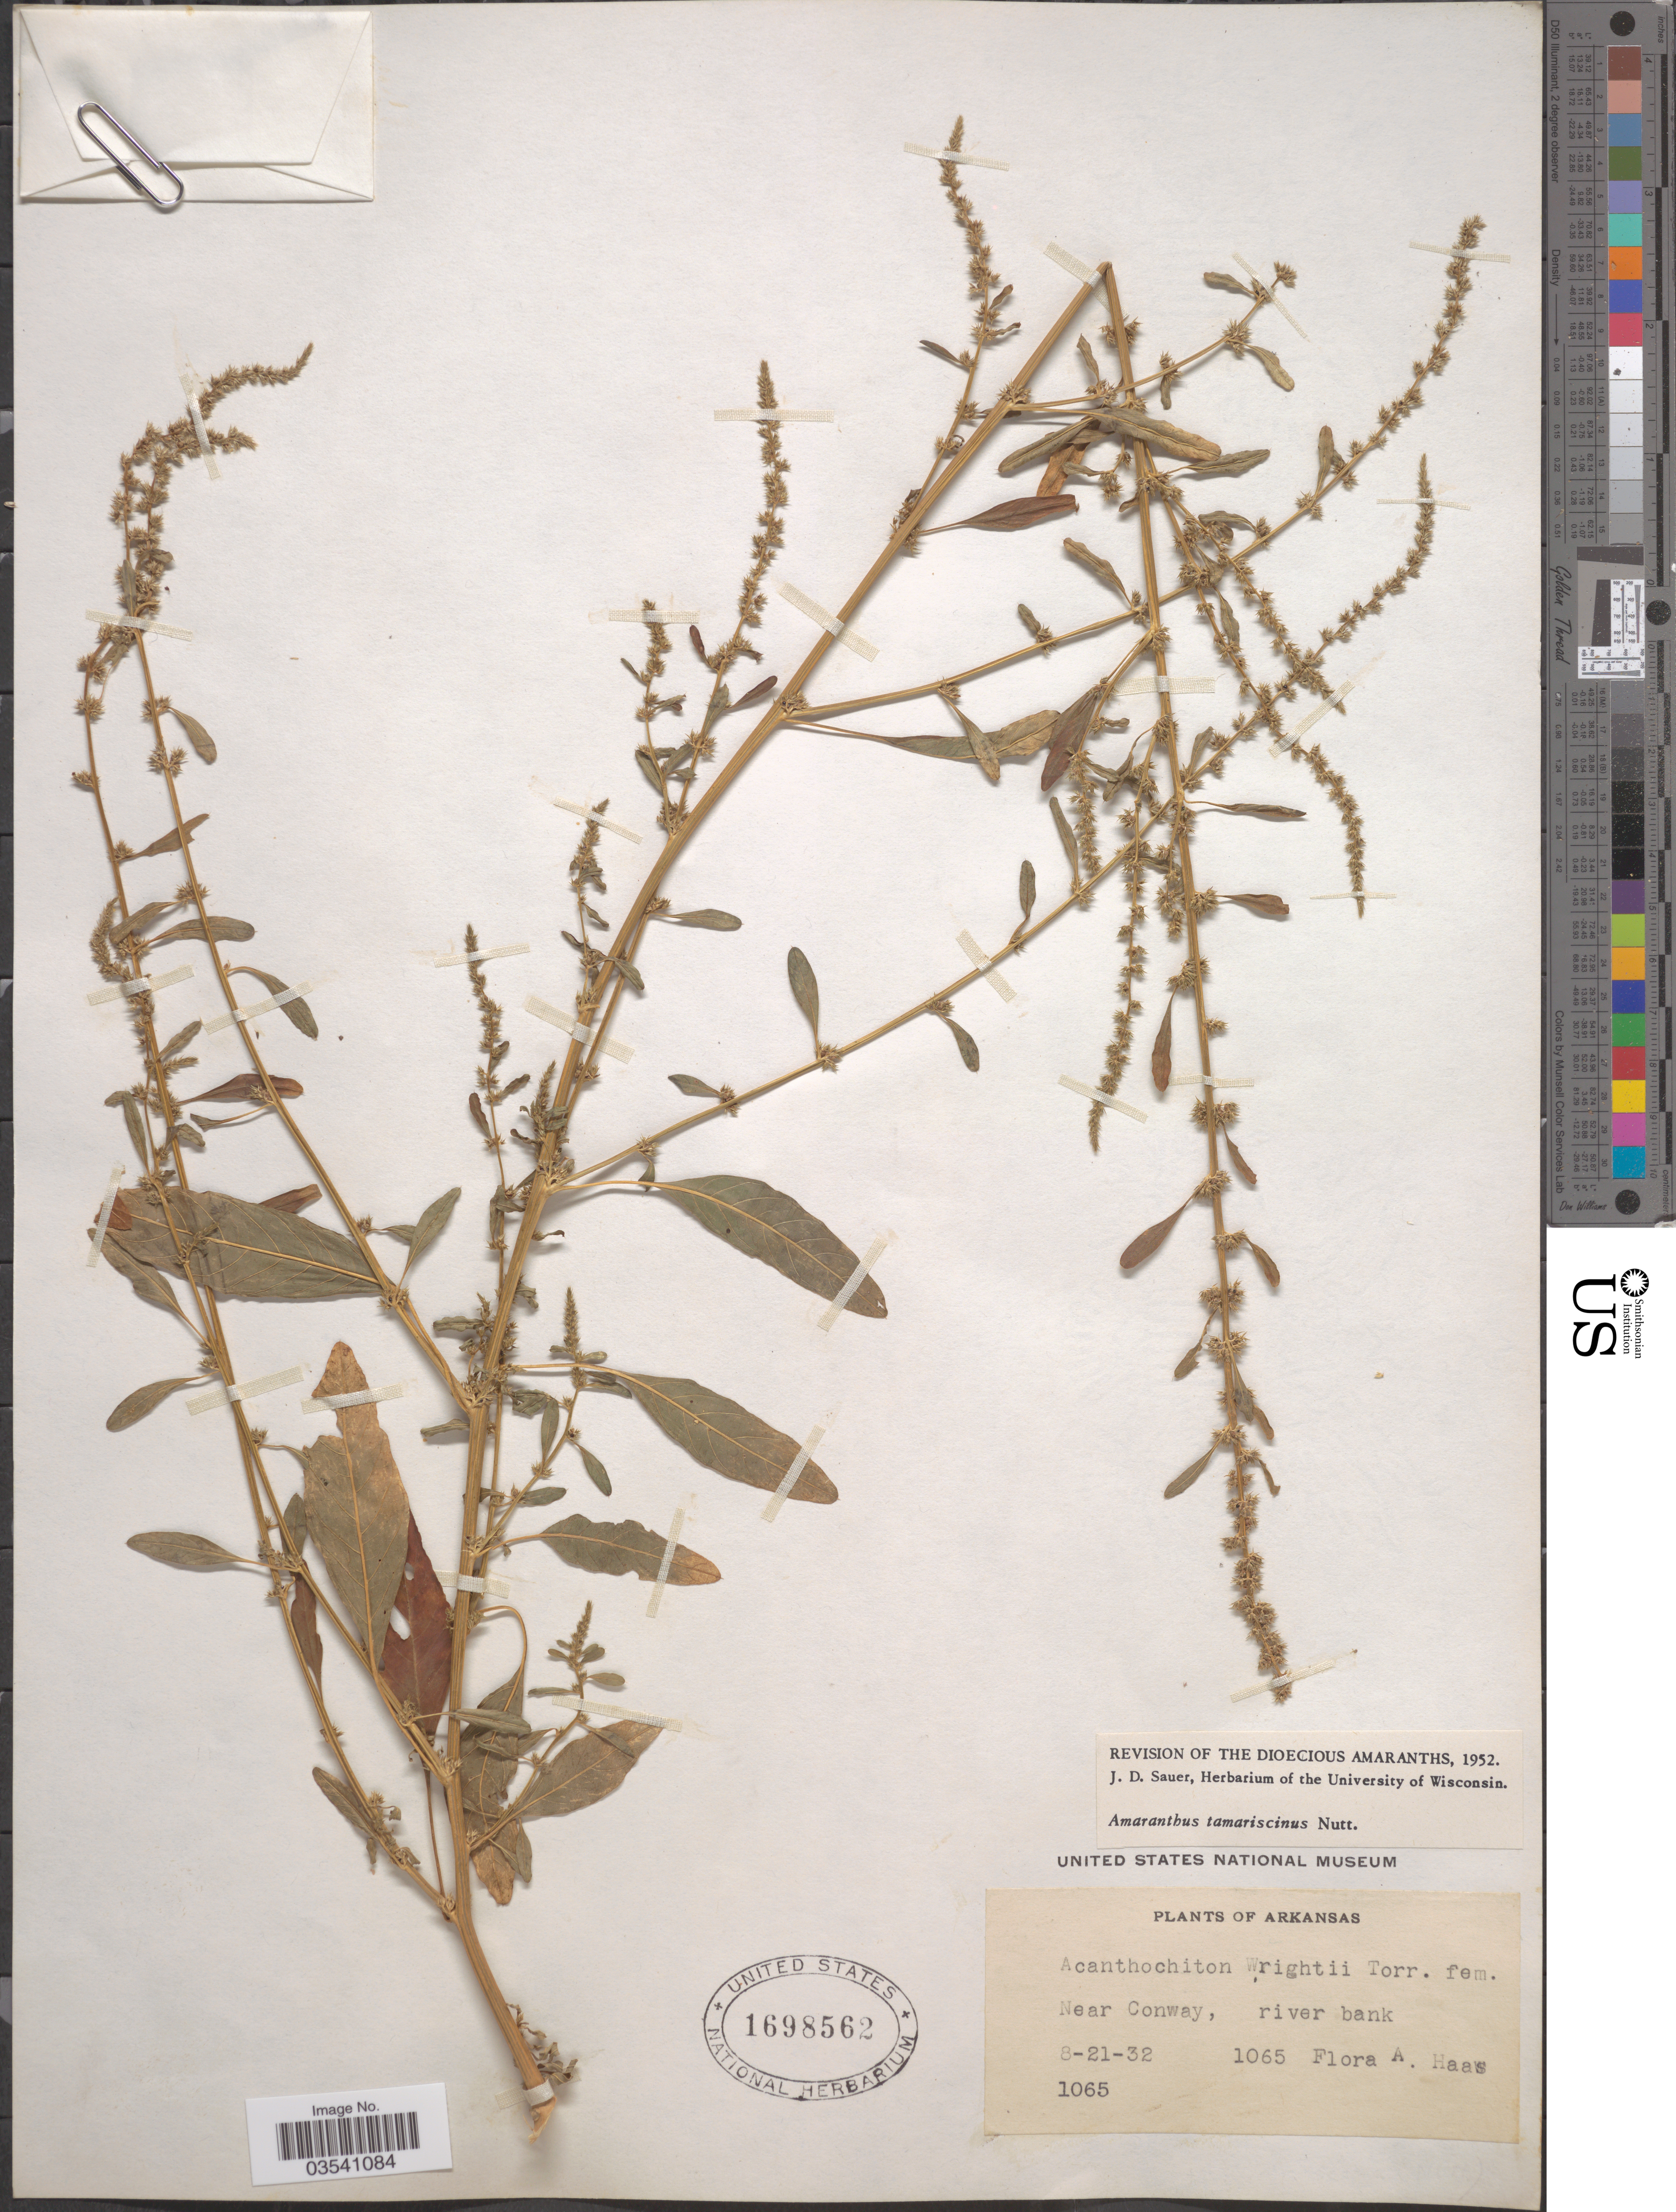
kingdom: Plantae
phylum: Tracheophyta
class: Magnoliopsida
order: Caryophyllales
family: Amaranthaceae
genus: Amaranthus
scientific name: Amaranthus tamariscinus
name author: Nutt.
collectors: F. A. Haas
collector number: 1065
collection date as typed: Transcribed d/m/y: 21/8/32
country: United States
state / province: Arkansas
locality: Near Conway, river bank.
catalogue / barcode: US 1698562